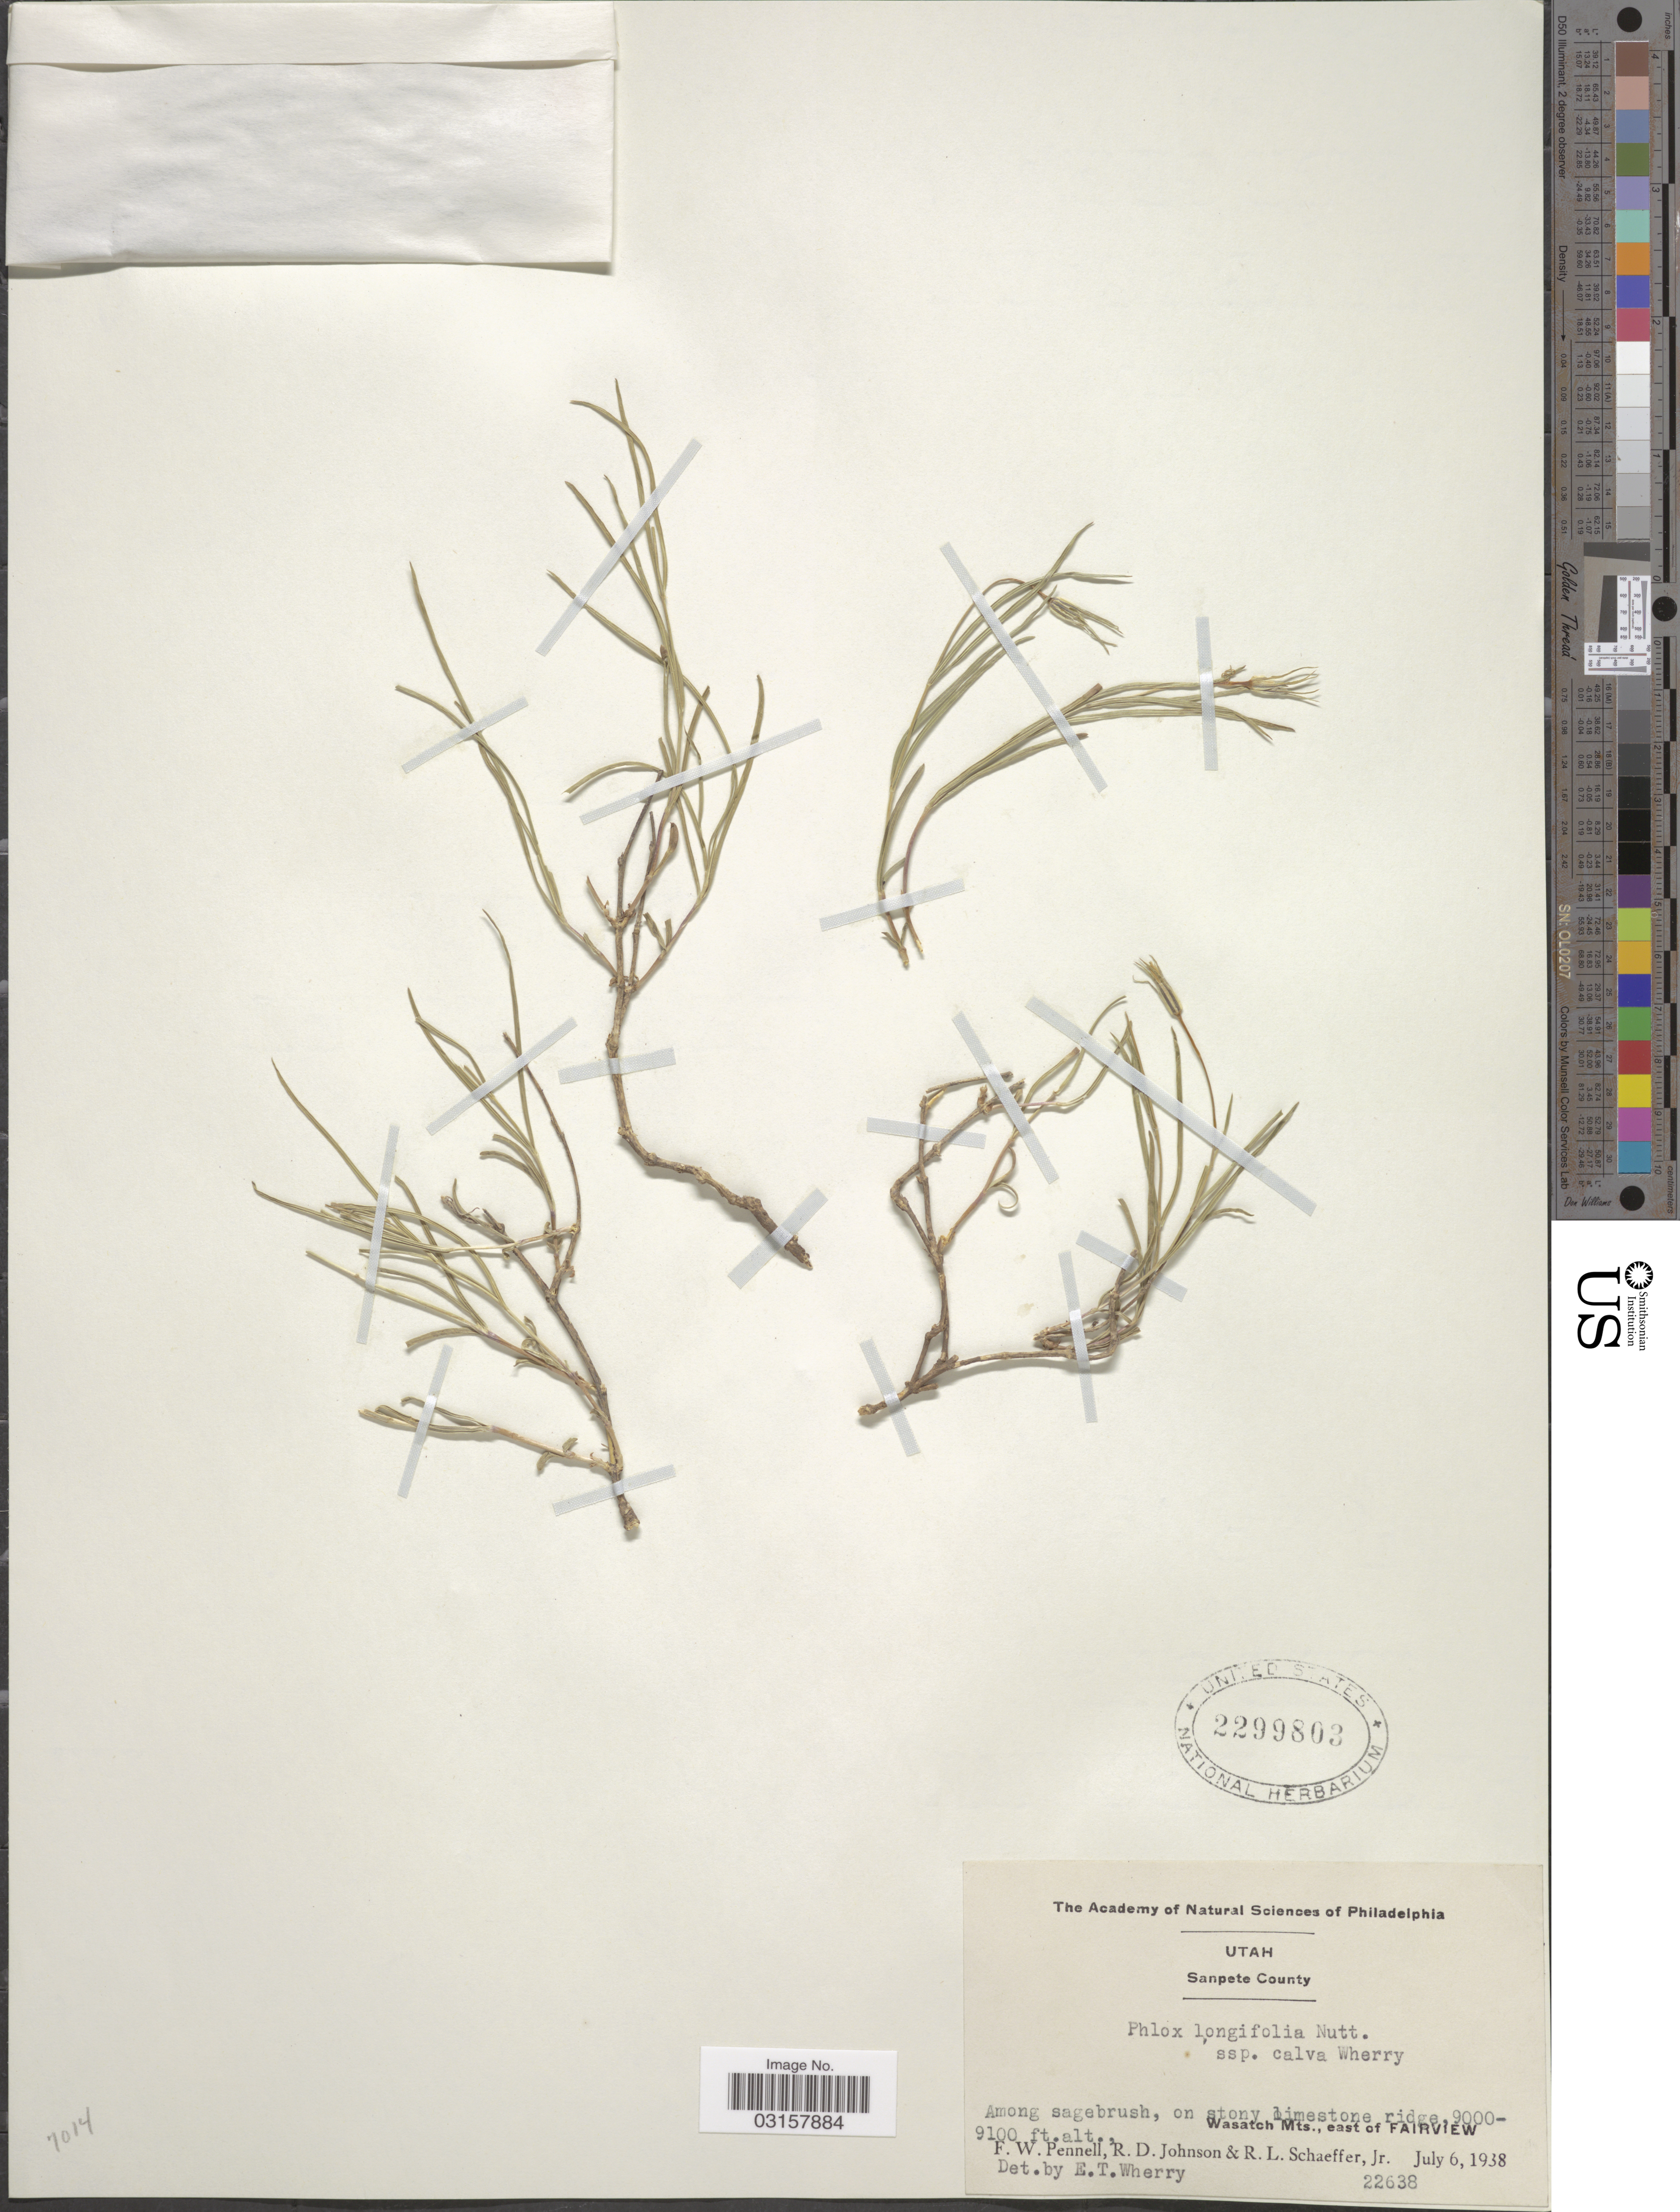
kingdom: Plantae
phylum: Tracheophyta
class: Magnoliopsida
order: Ericales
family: Polemoniaceae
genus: Phlox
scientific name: Phlox longifolia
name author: Nutt.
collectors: F. W. Pennell, R. D. Johnson & R. L. Schaeffer Jr.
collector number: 22638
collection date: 1938-07-06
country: United States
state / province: Utah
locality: Sanpete County. Wasatch Mts., east of Fairview.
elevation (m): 2743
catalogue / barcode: US 2299803